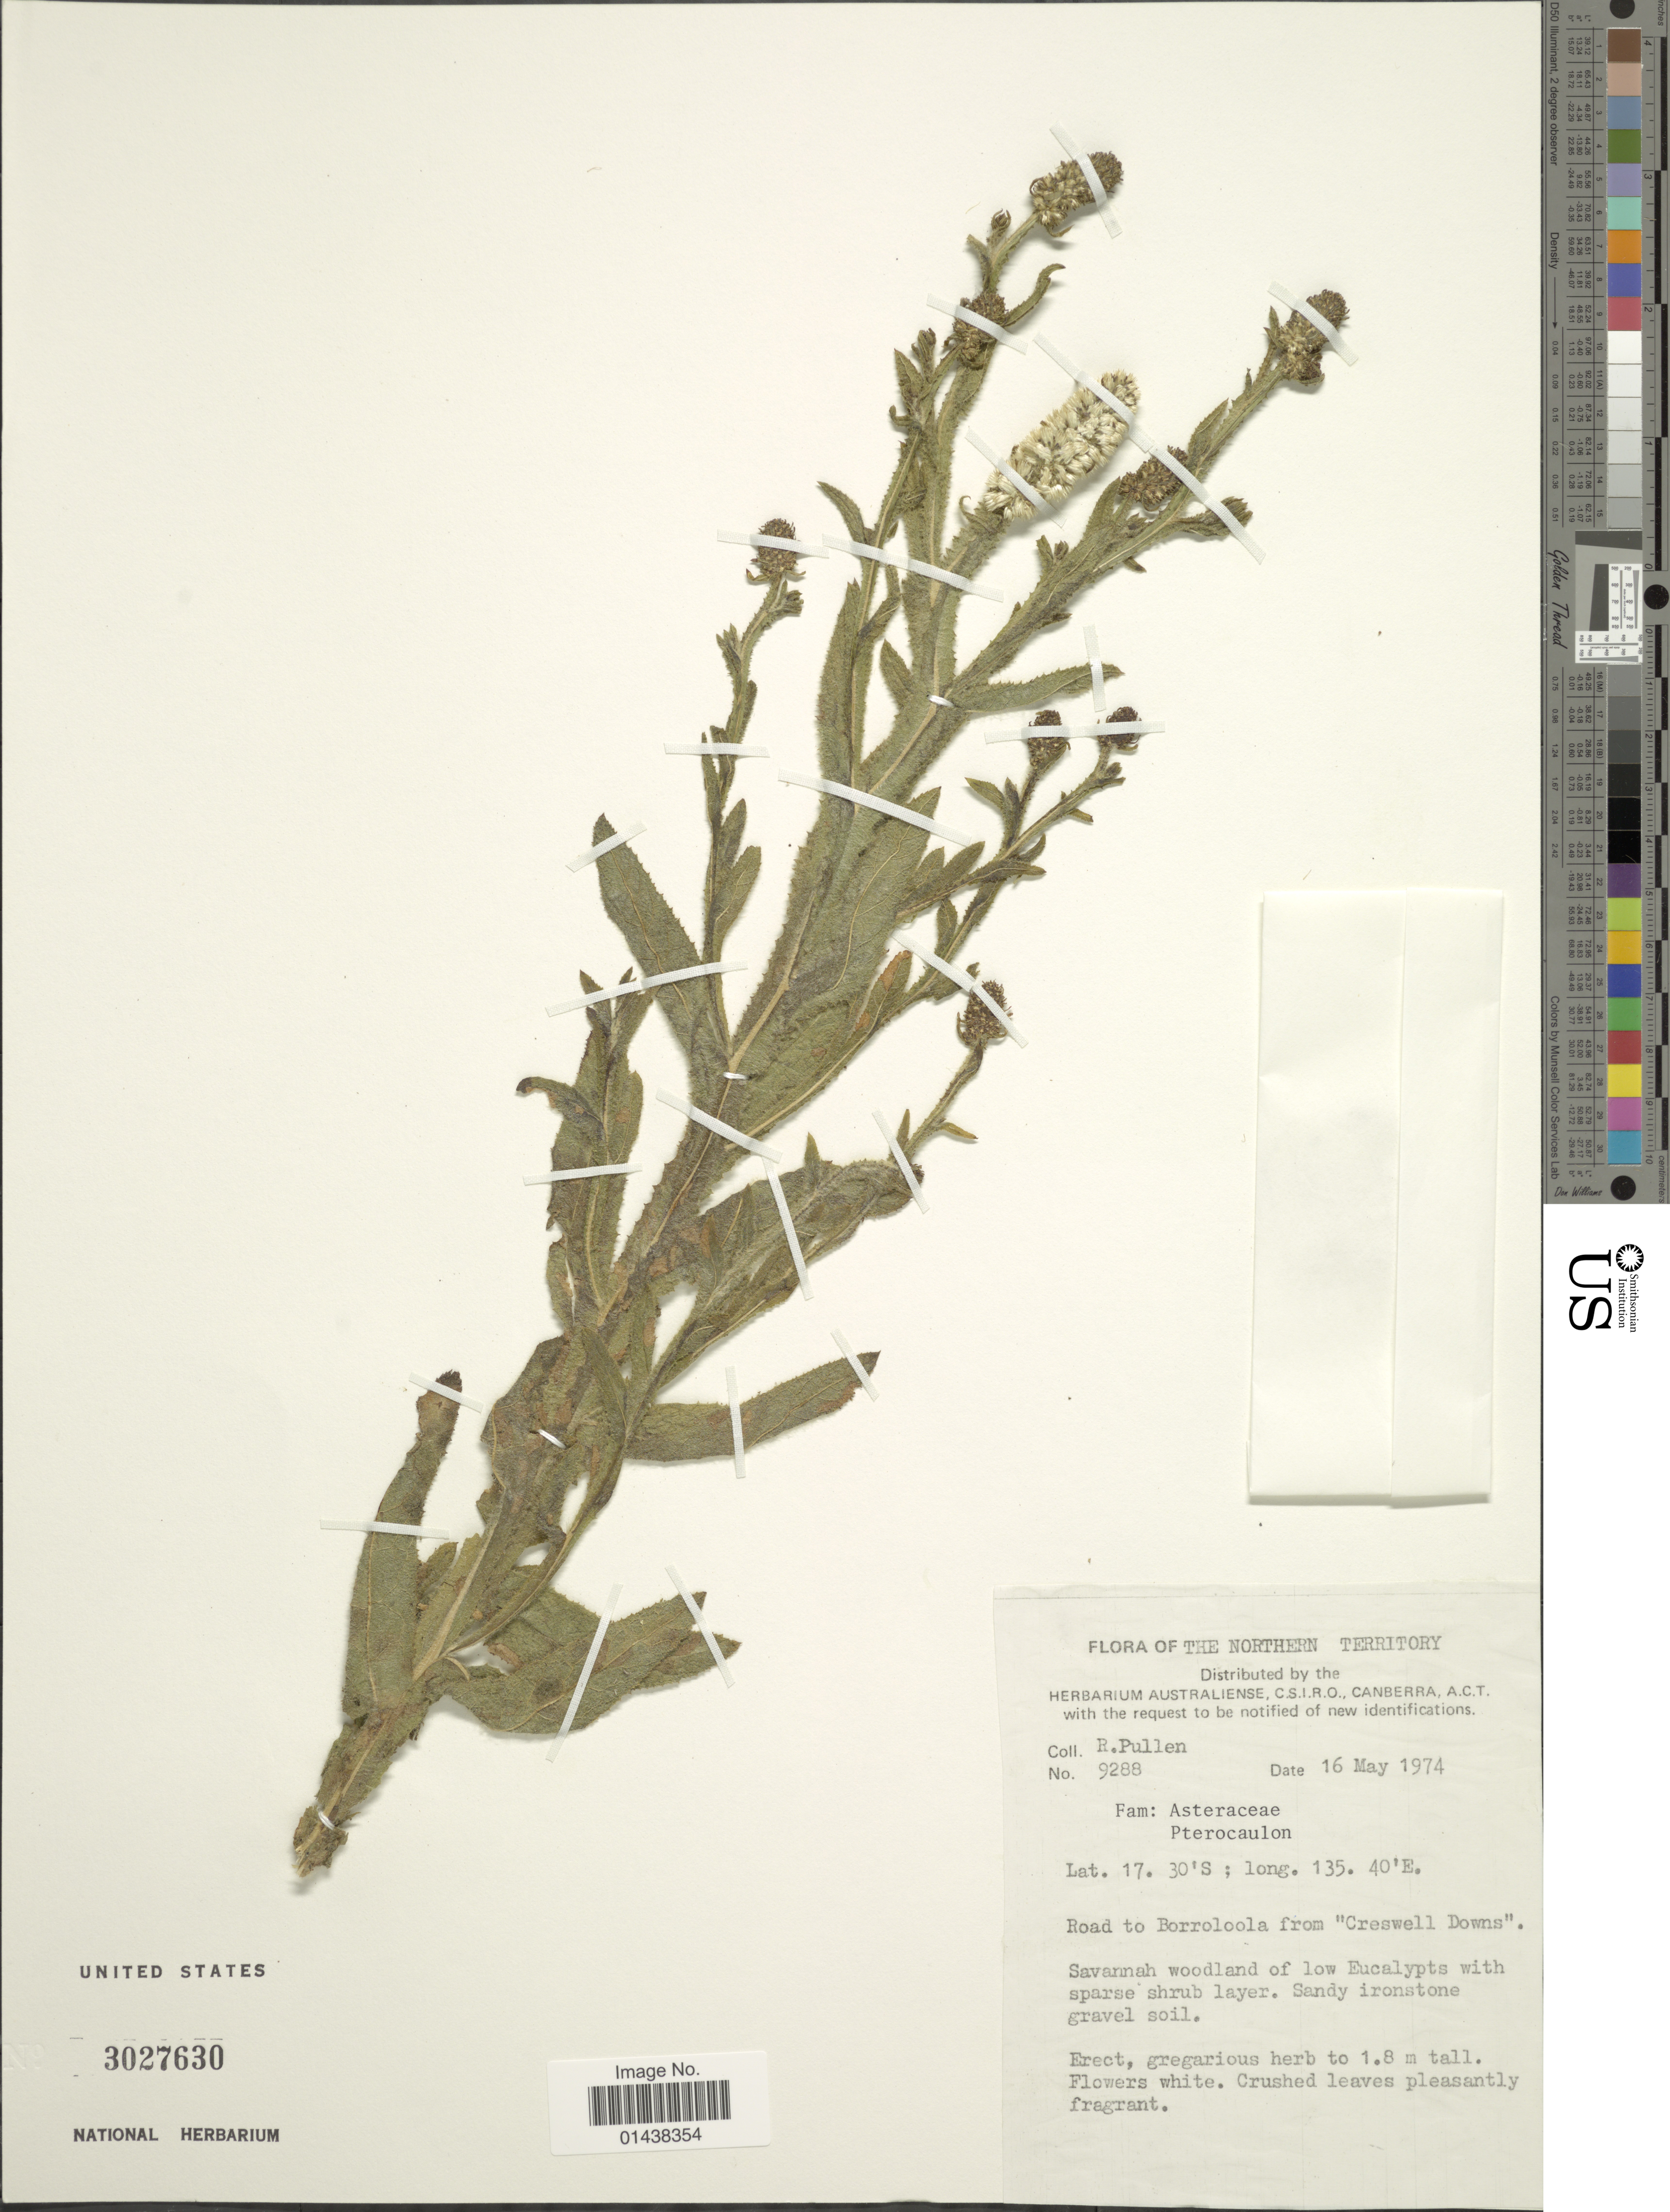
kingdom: Plantae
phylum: Tracheophyta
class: Magnoliopsida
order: Asterales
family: Asteraceae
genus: Pterocaulon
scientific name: Pterocaulon sp.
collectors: R. Pullen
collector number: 9288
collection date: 1974-05-16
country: Australia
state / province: Northern Territory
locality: Road to Borroloola from "Creswell Downs"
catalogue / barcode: US 3027630